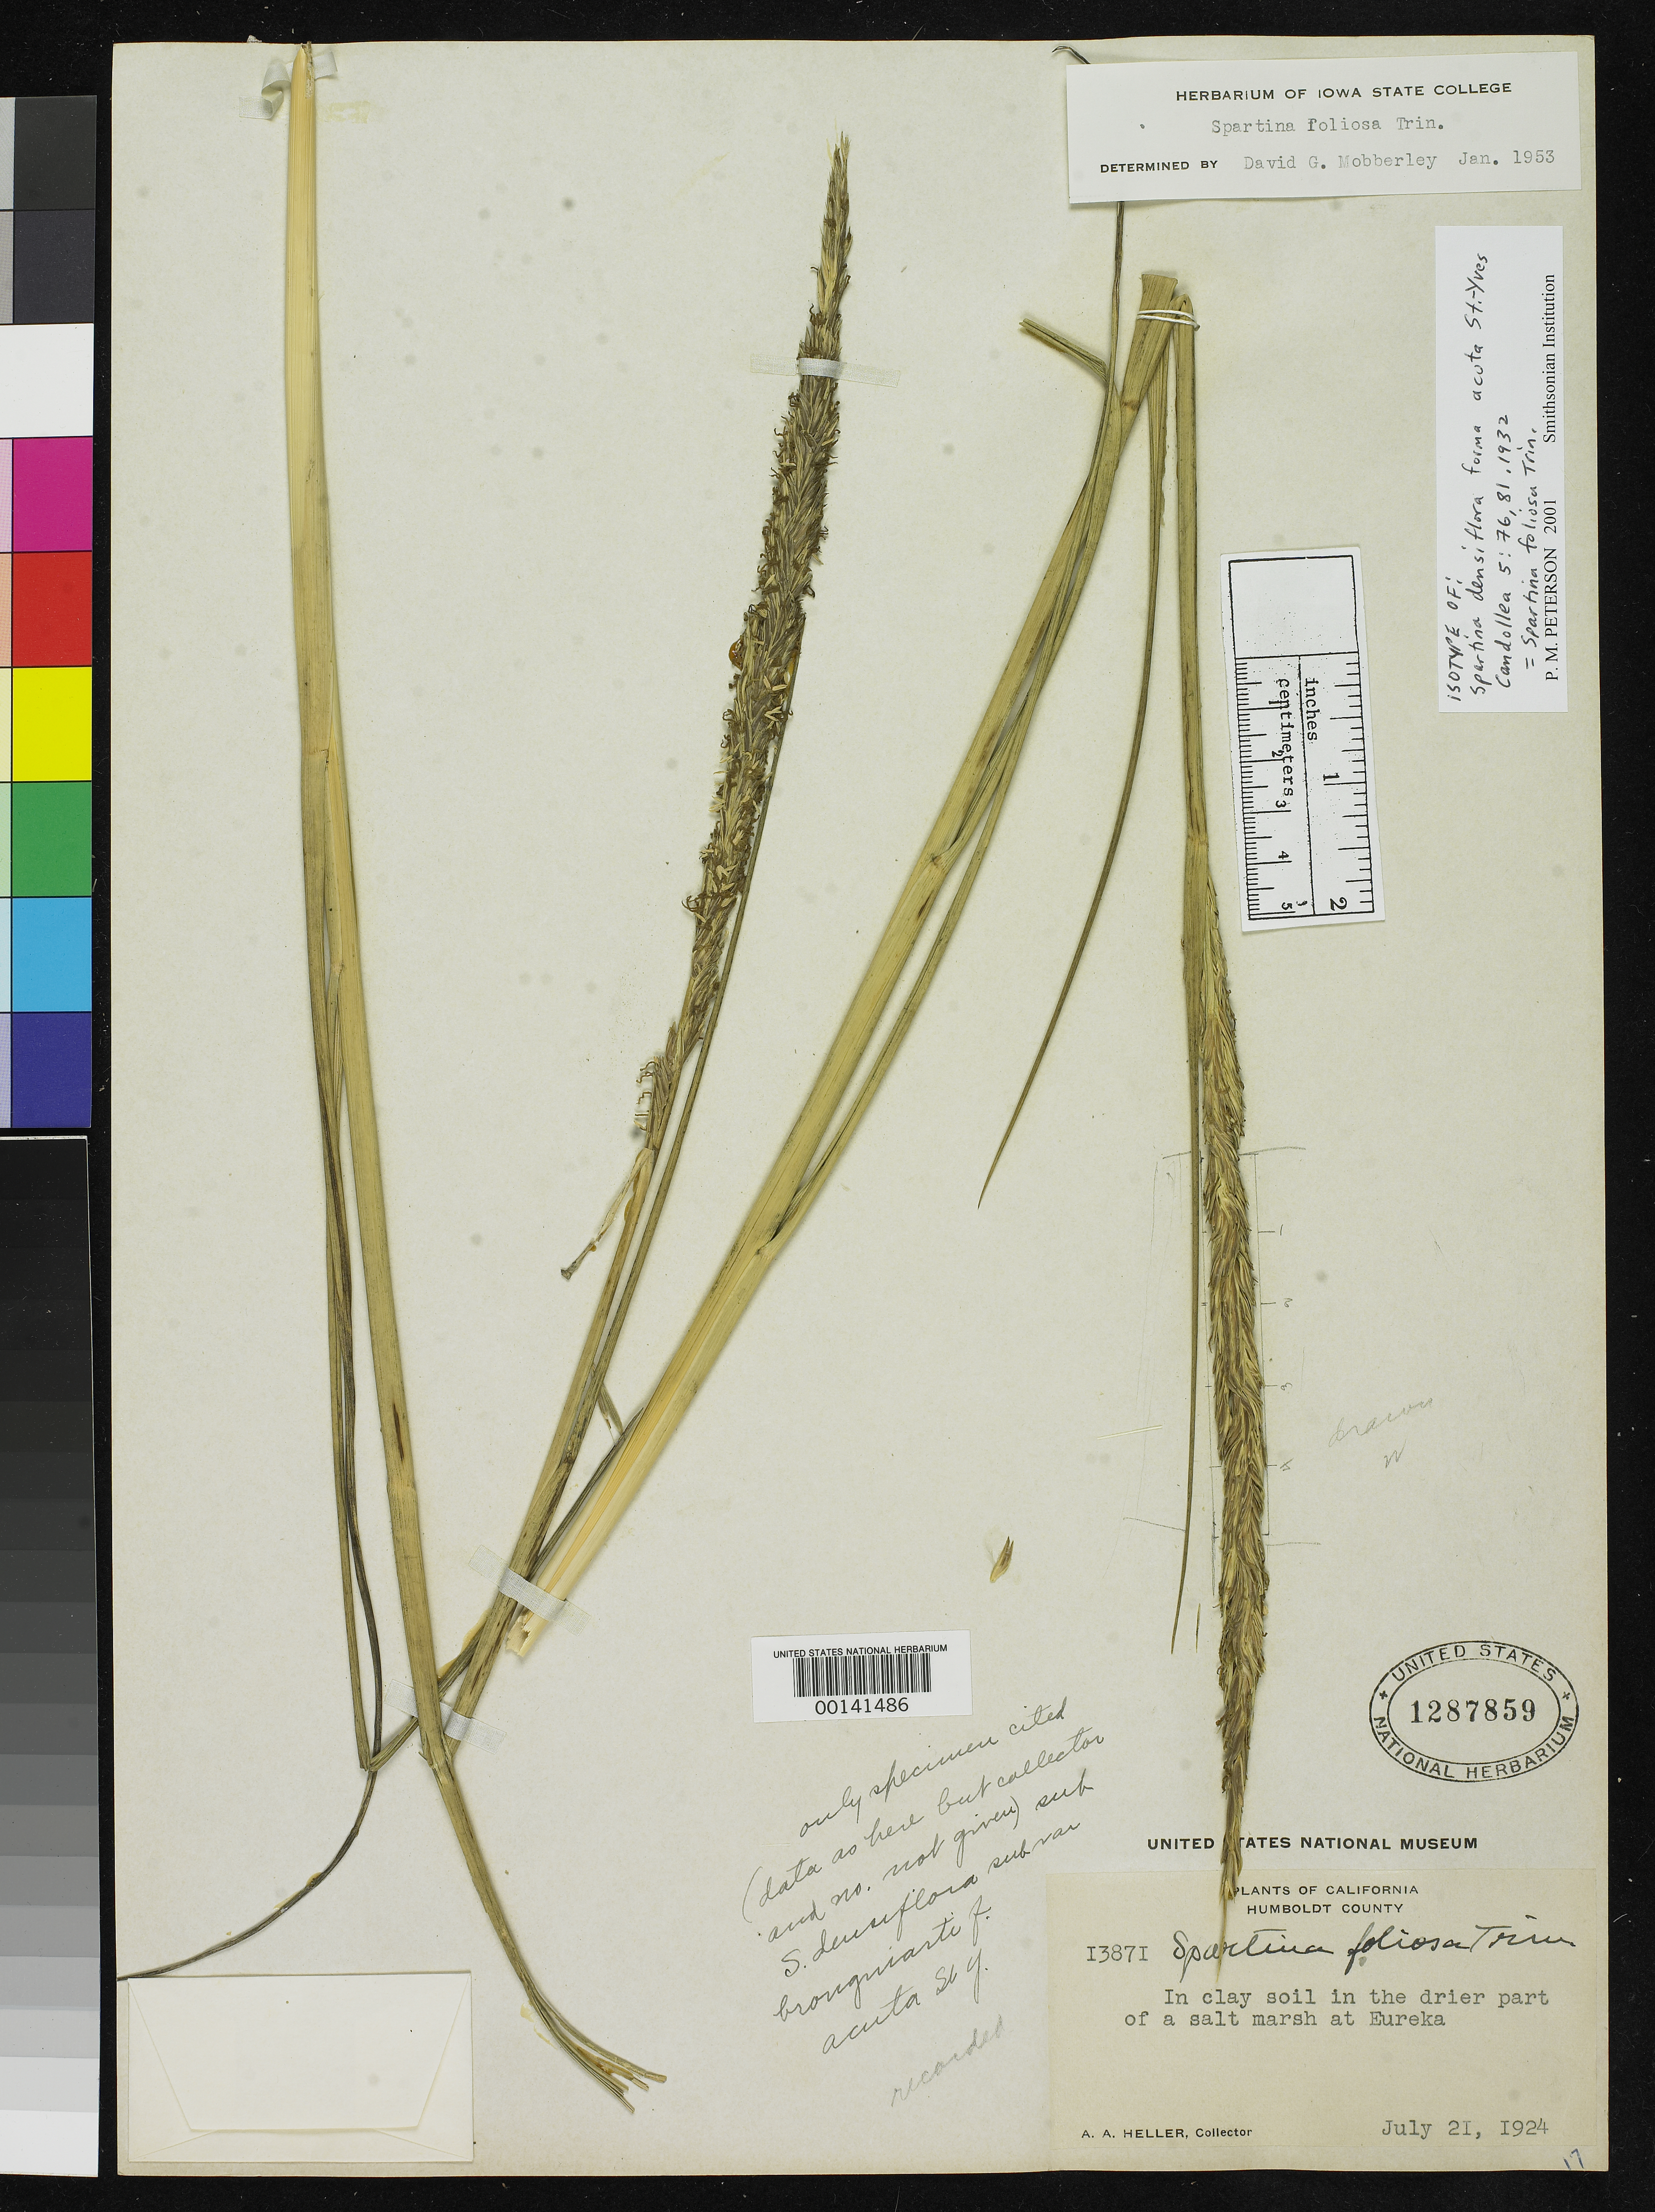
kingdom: Plantae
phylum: Tracheophyta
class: Liliopsida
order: Poales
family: Poaceae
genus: Spartina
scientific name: Spartina densiflora f. acuta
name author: Saint-Yves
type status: Isotype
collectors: A. A. Heller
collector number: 1387I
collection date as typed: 21 Jul 1924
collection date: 1924-07-21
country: United States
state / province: California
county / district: Humboldt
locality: Eureka.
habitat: In clay soil in the drier part of a salt marsh.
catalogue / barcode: US 1287859